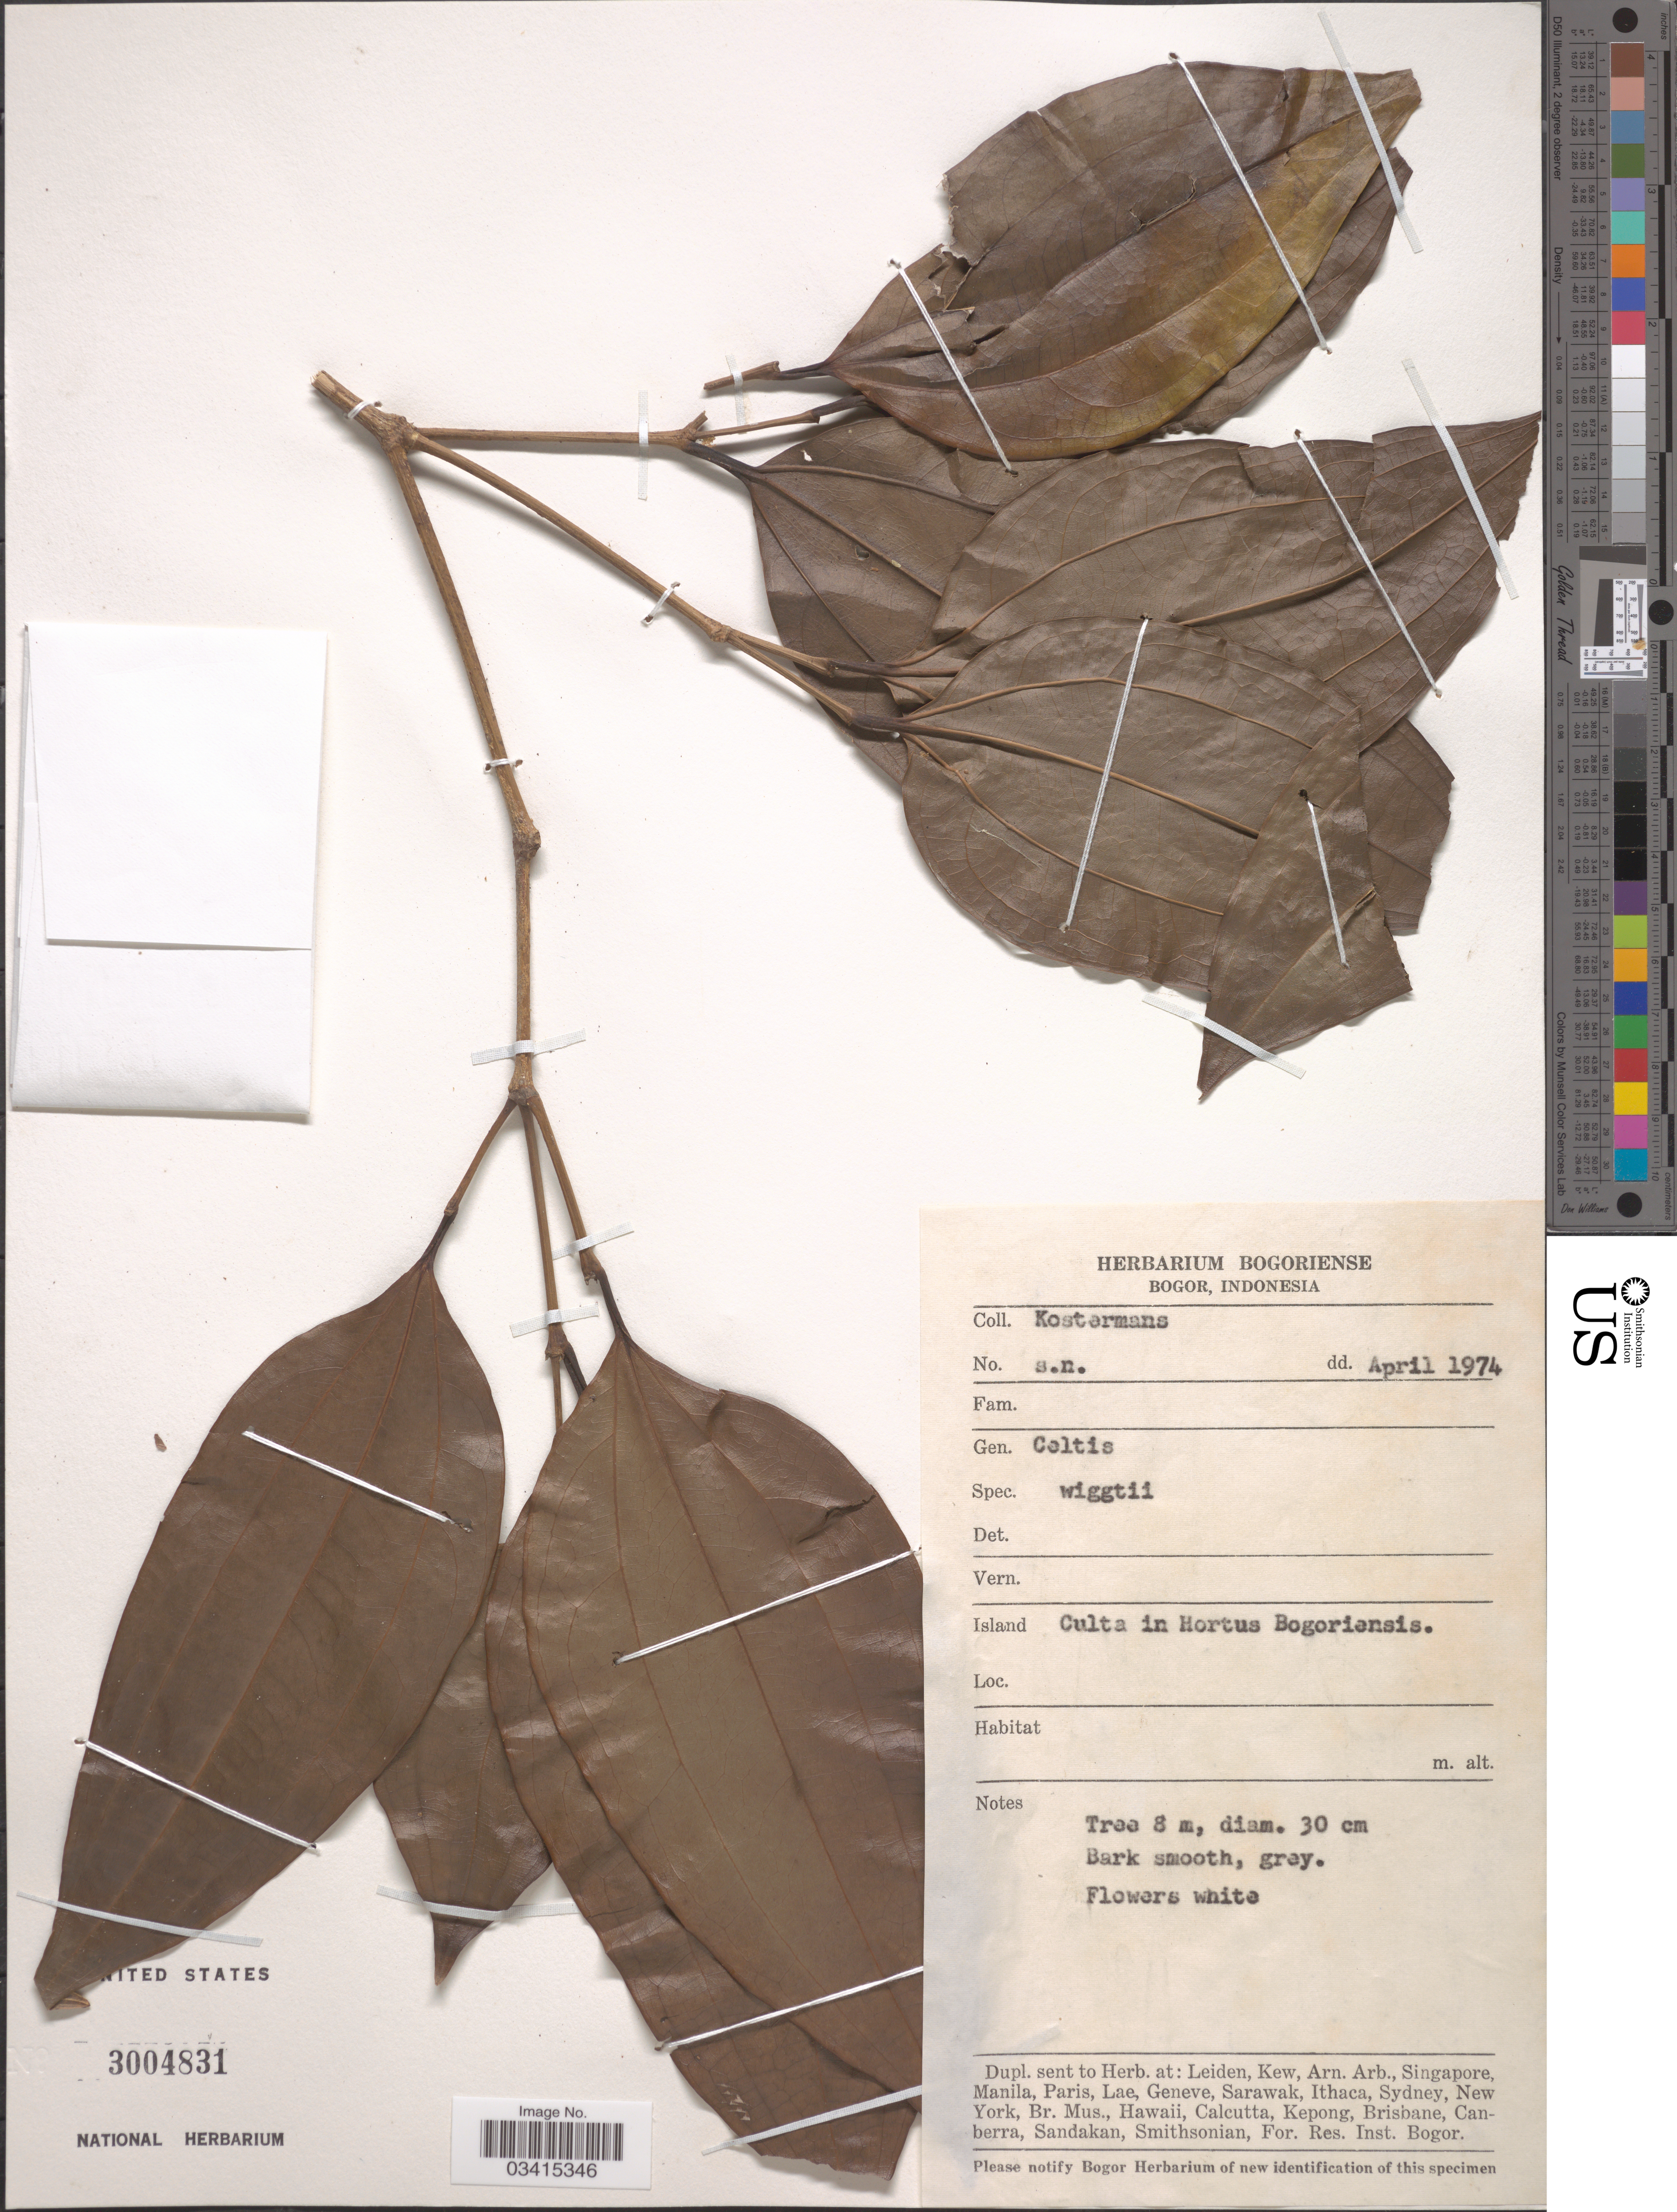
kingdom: Plantae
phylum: Tracheophyta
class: Magnoliopsida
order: Rosales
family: Cannabaceae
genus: Celtis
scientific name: Celtis wightii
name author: Planch.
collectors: Kostermans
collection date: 1974-04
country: Indonesia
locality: Hortus Bogoriensis.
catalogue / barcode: US 3004831